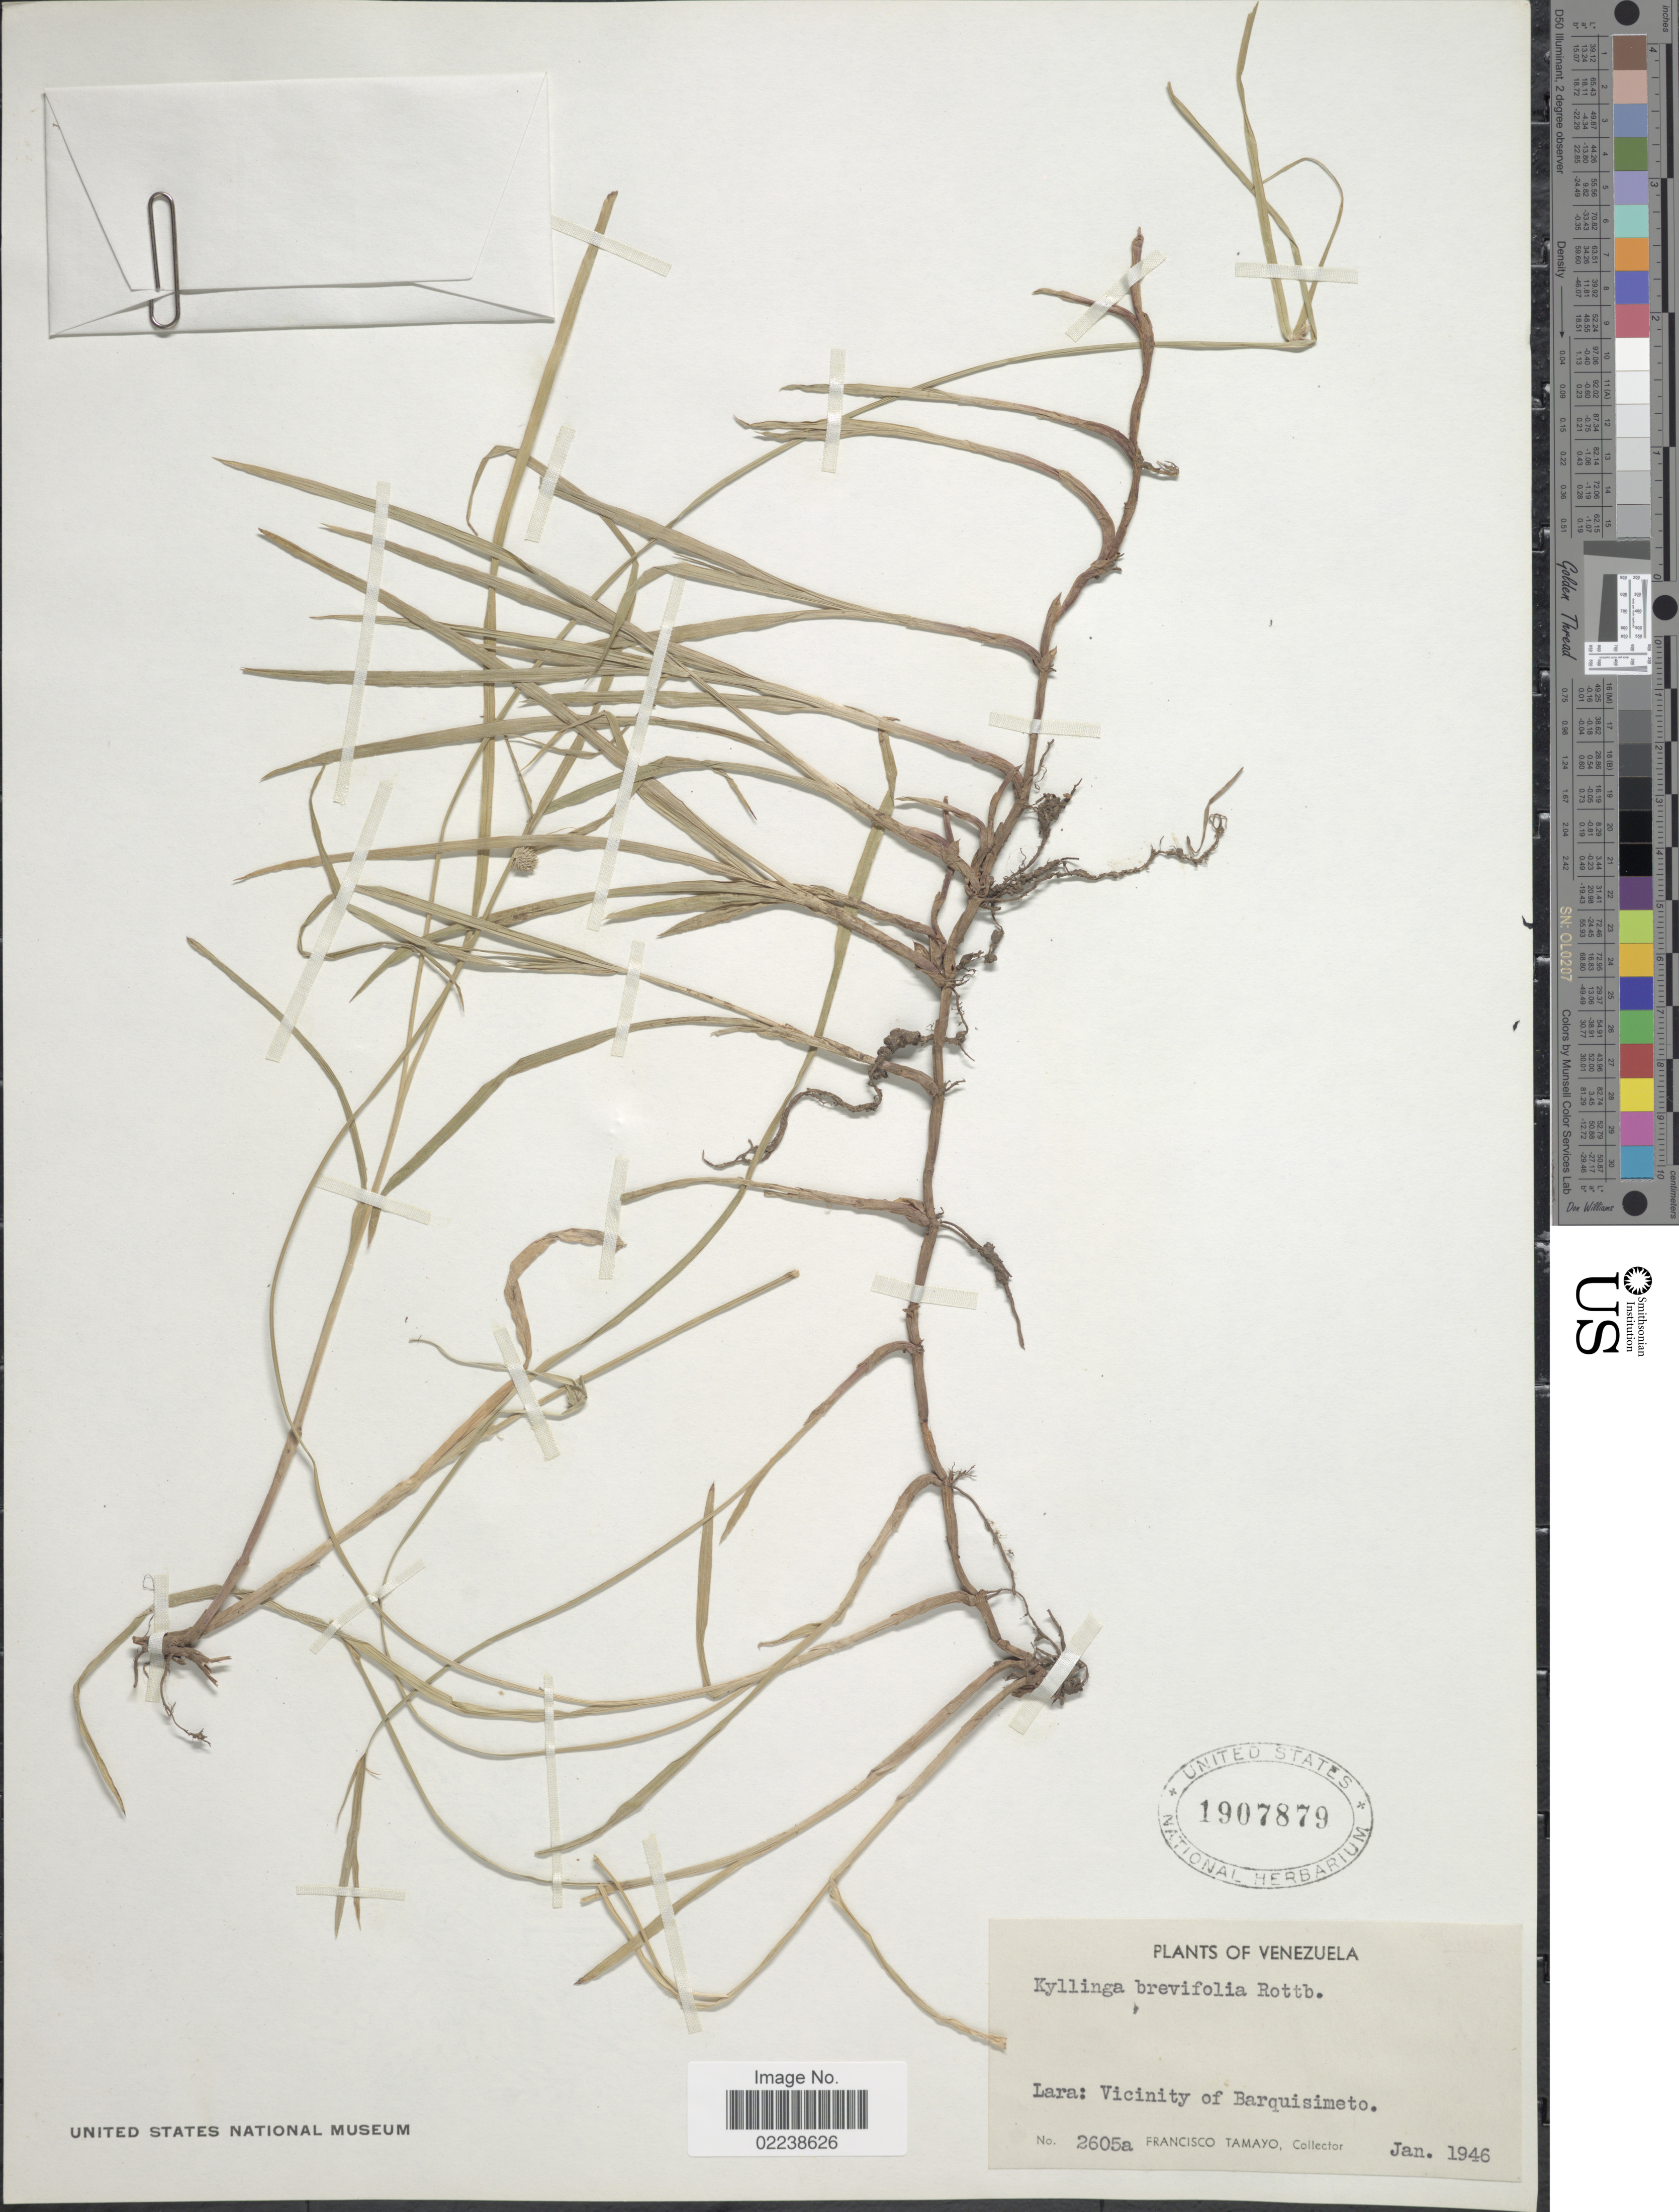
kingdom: Plantae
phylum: Tracheophyta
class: Liliopsida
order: Poales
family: Cyperaceae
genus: Cyperus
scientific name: Cyperus brevifolius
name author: (Rottb.) Hassk.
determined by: Strong, M. T., (US), Smithsonian Institution - National Museum of Natural History (UNITED STATES)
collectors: F. Tamayo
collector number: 2605a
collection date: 1946-01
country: Venezuela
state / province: Lara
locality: Vicinity of Barquisimeto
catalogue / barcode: US 1907879